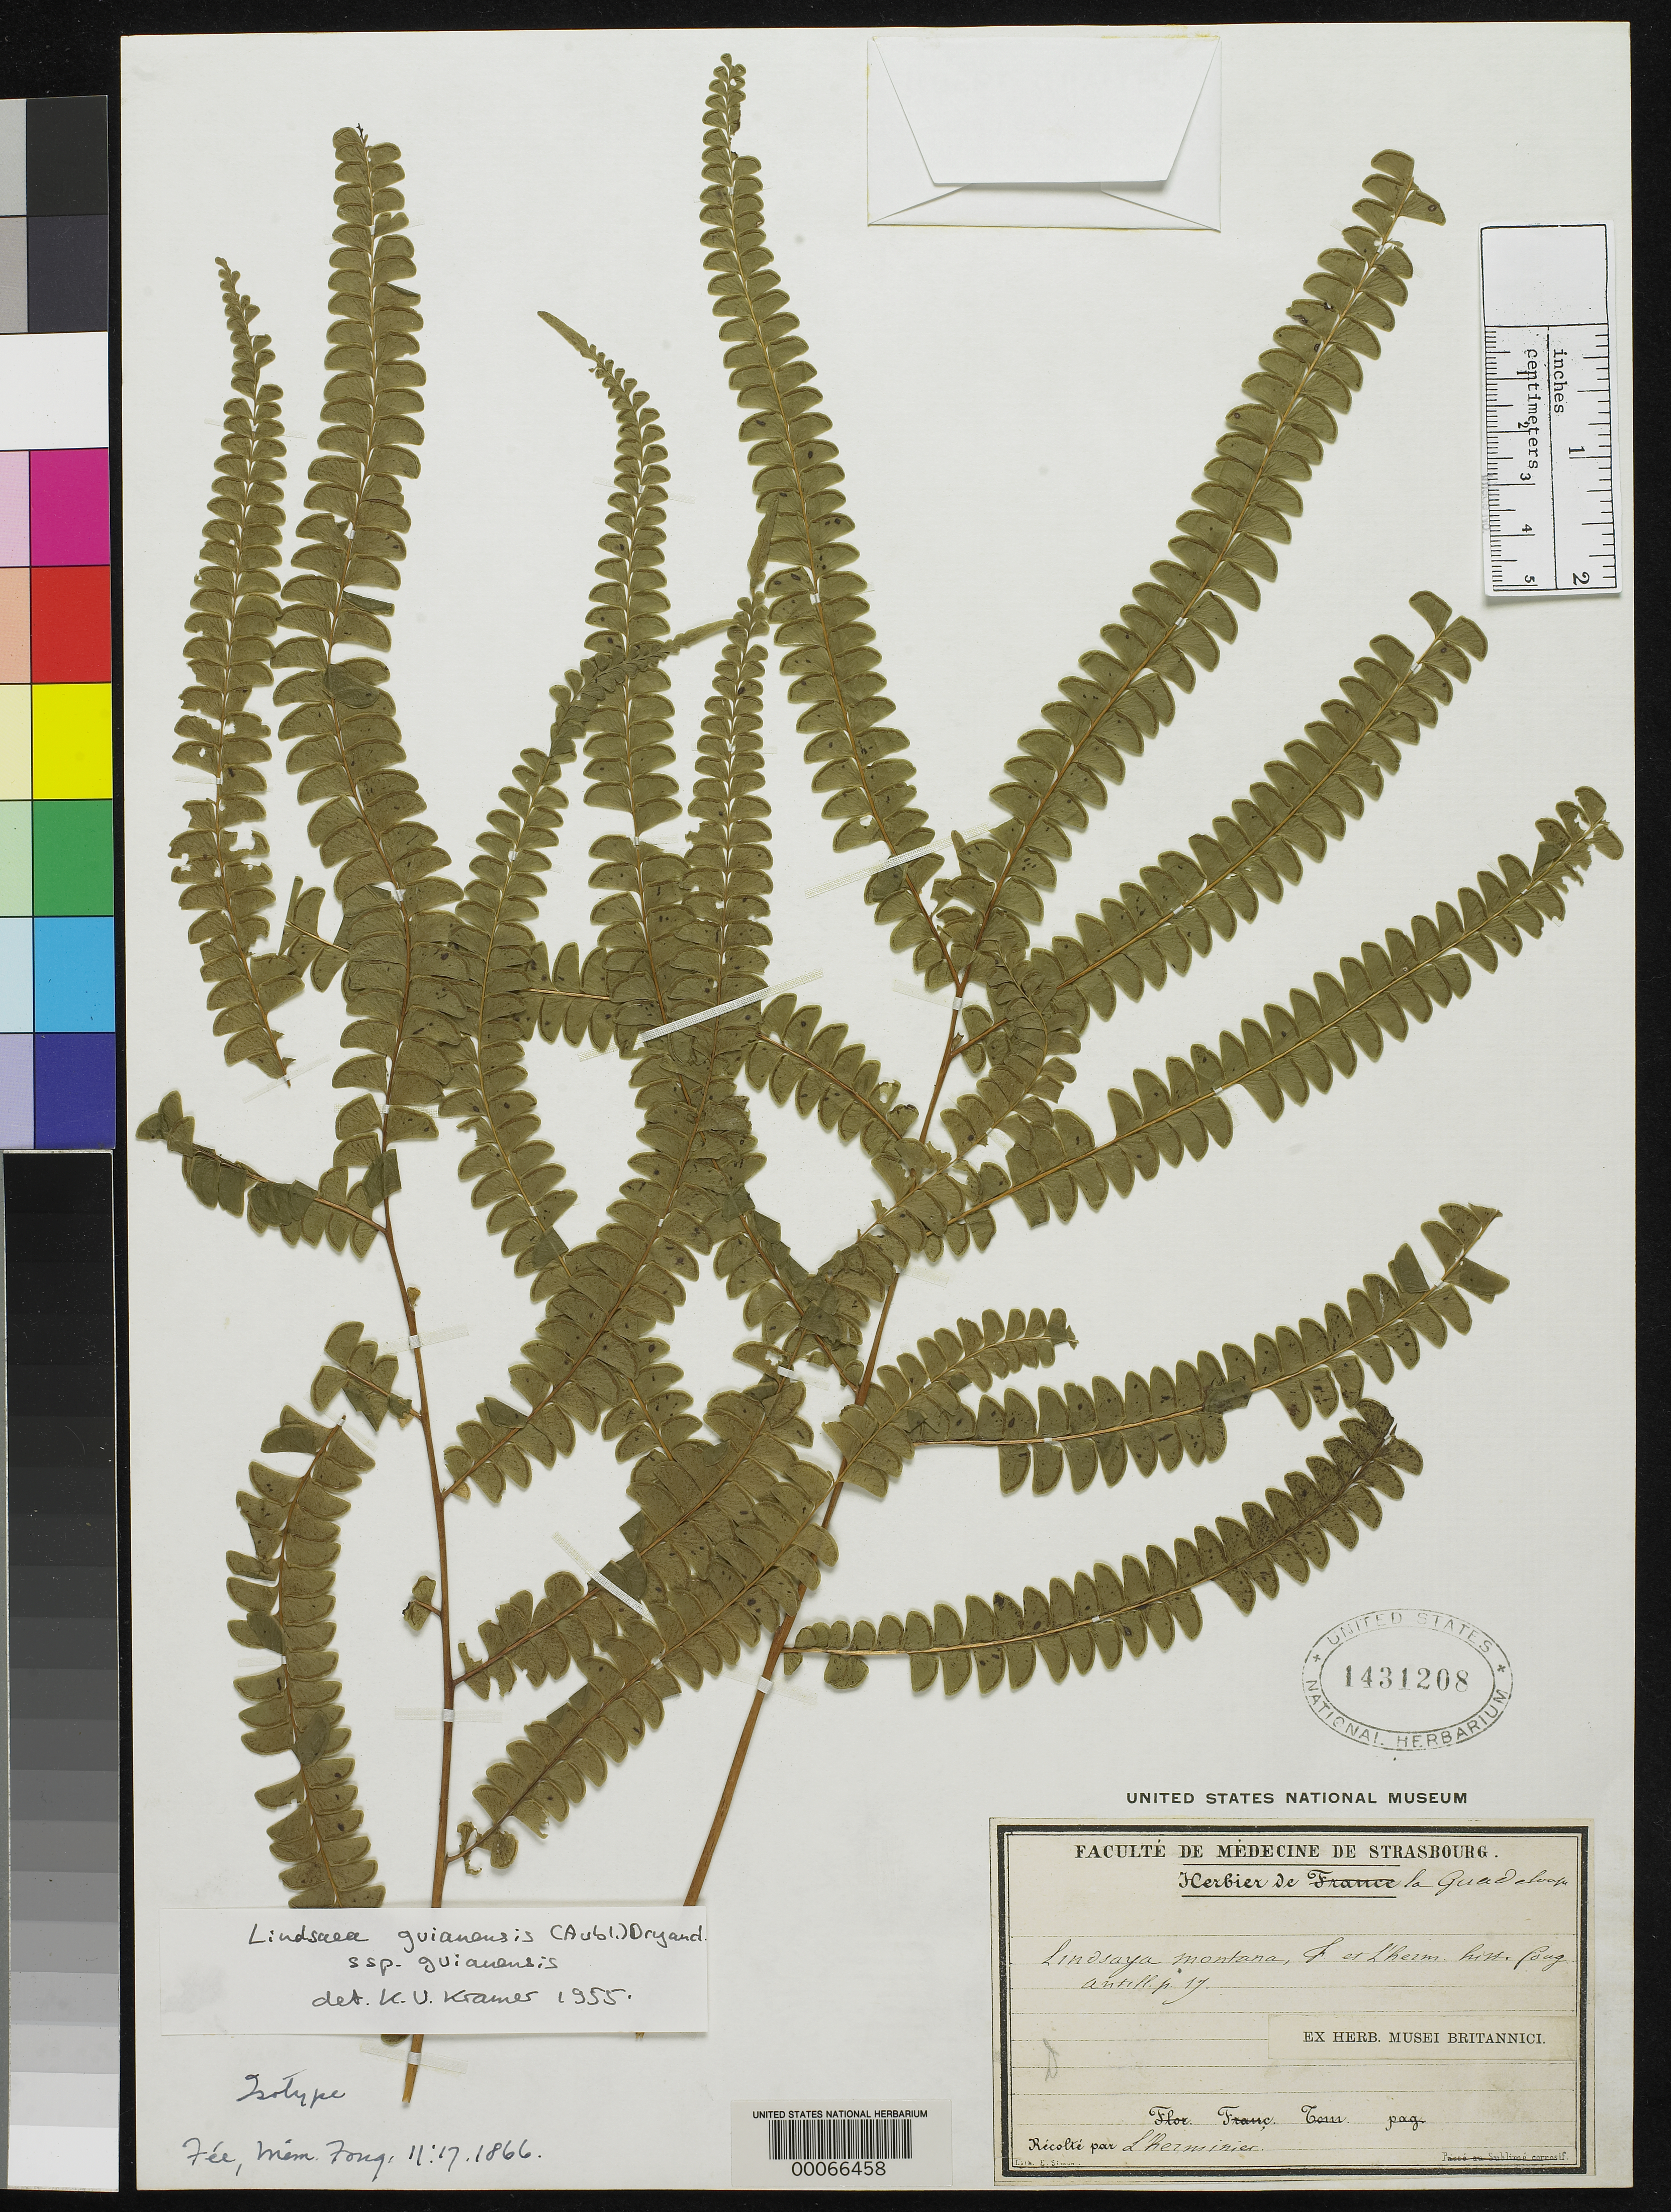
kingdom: Plantae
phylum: Tracheophyta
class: Polypodiopsida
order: Polypodiales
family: Lindsaeaceae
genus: Lindsaea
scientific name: Lindsaea montana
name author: Fée & l'Herminer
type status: Type Collection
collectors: F. L'Herminier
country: Guadeloupe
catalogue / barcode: US 1431208